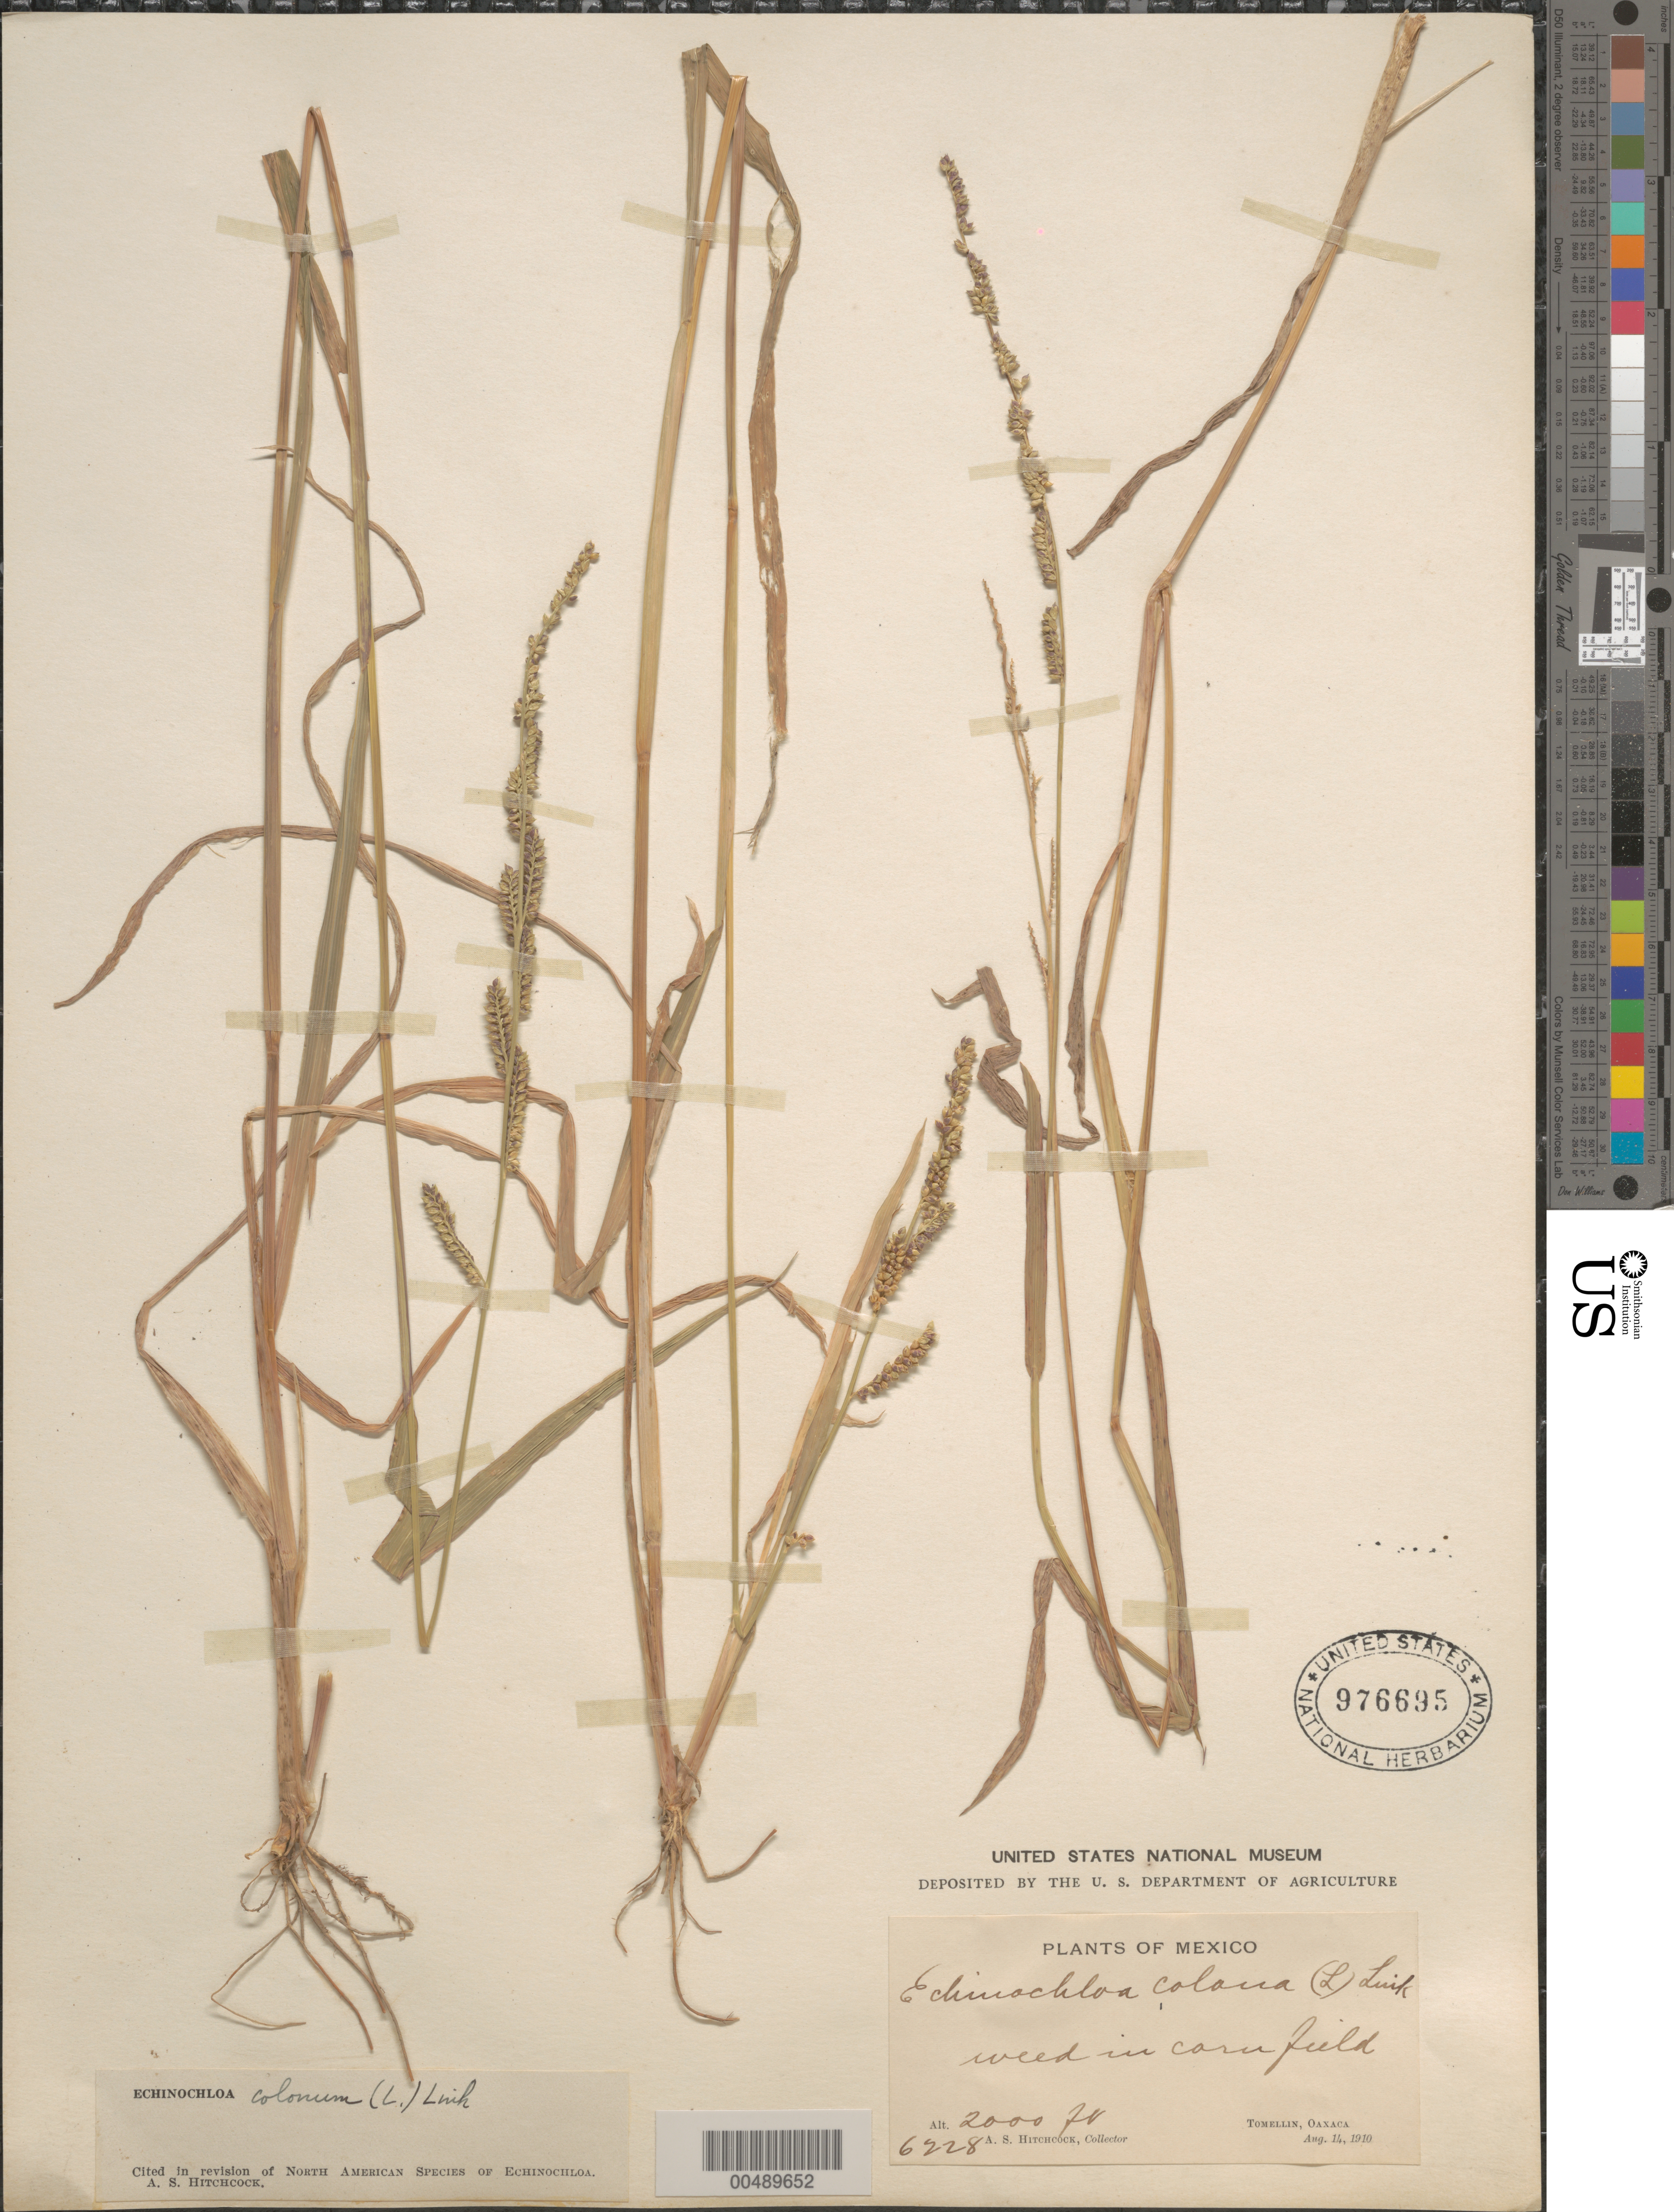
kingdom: Plantae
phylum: Tracheophyta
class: Liliopsida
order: Poales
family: Poaceae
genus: Echinochloa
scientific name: Echinochloa colona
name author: (L.) Link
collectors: A. S. Hitchcock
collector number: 6228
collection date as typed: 14 Aug 1910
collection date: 1910-08-14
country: Mexico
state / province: Oaxaca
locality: Tomellin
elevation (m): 610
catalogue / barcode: US 976695